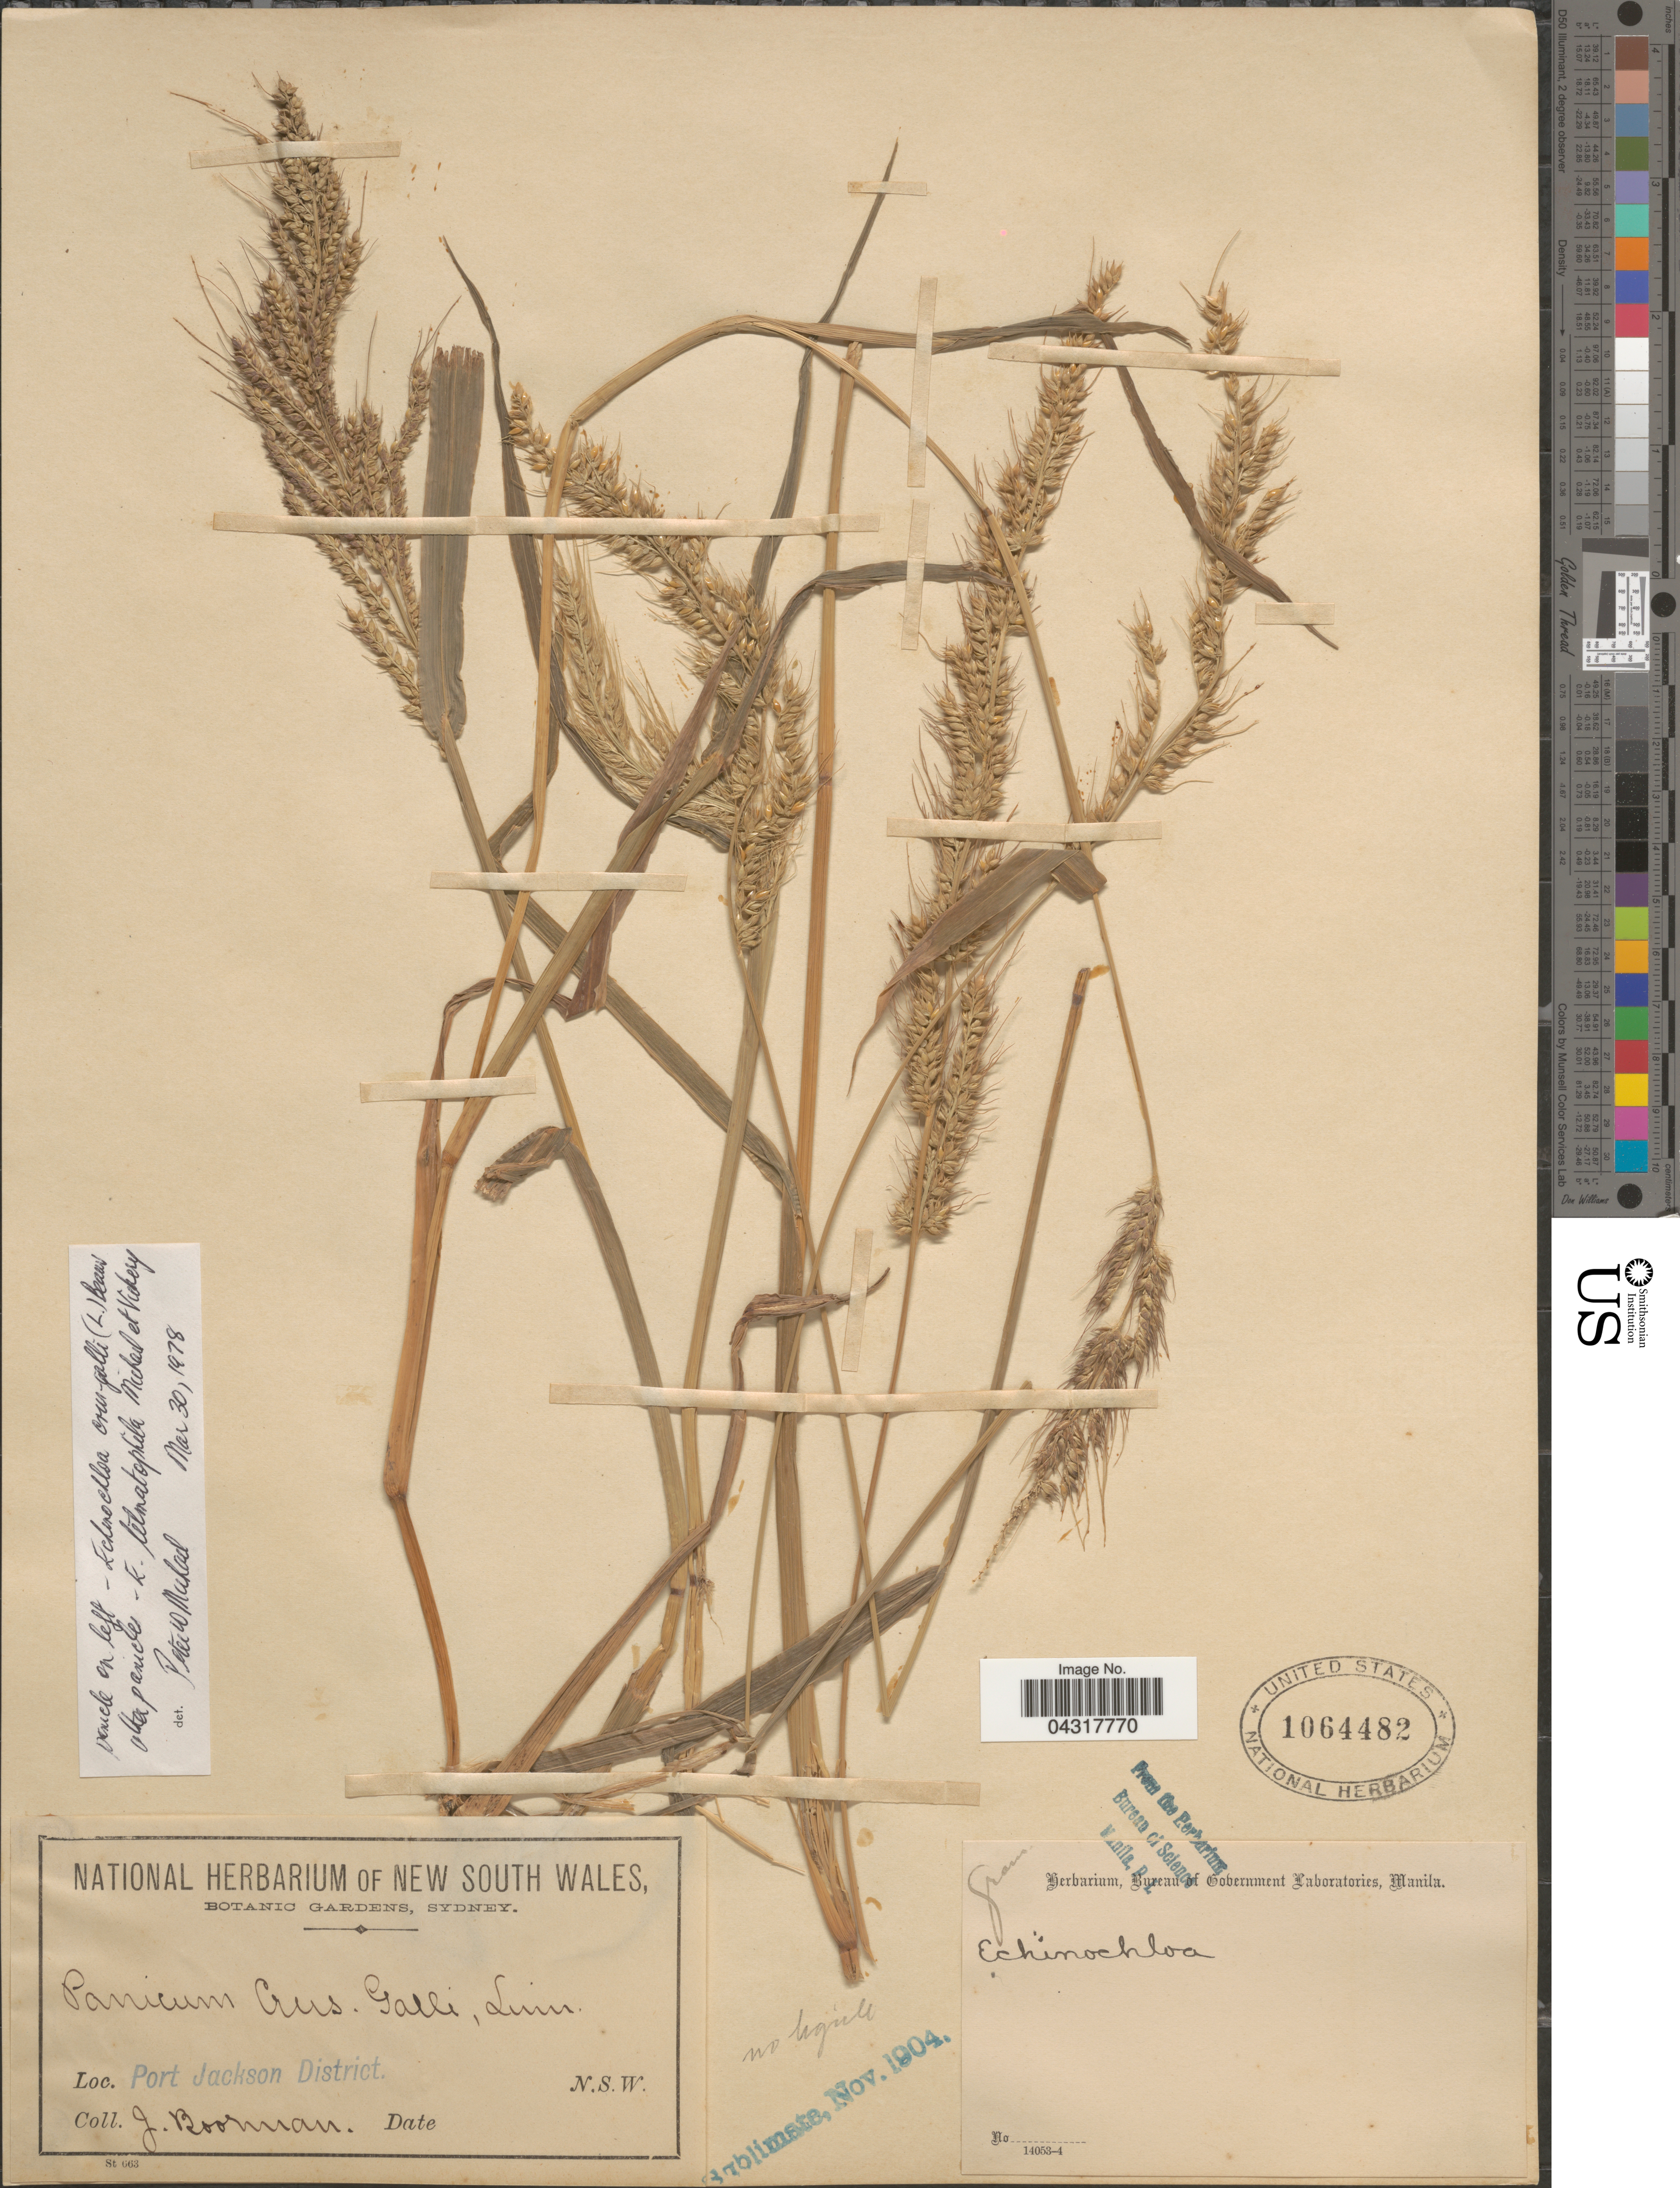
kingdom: Plantae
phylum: Tracheophyta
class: Liliopsida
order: Poales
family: Poaceae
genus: Echinochloa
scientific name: Echinochloa telmatophila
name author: P.W. Michael & Vickery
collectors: J. Boorman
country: Australia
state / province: New South Wales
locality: Port Jackson District.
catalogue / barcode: US 1064482